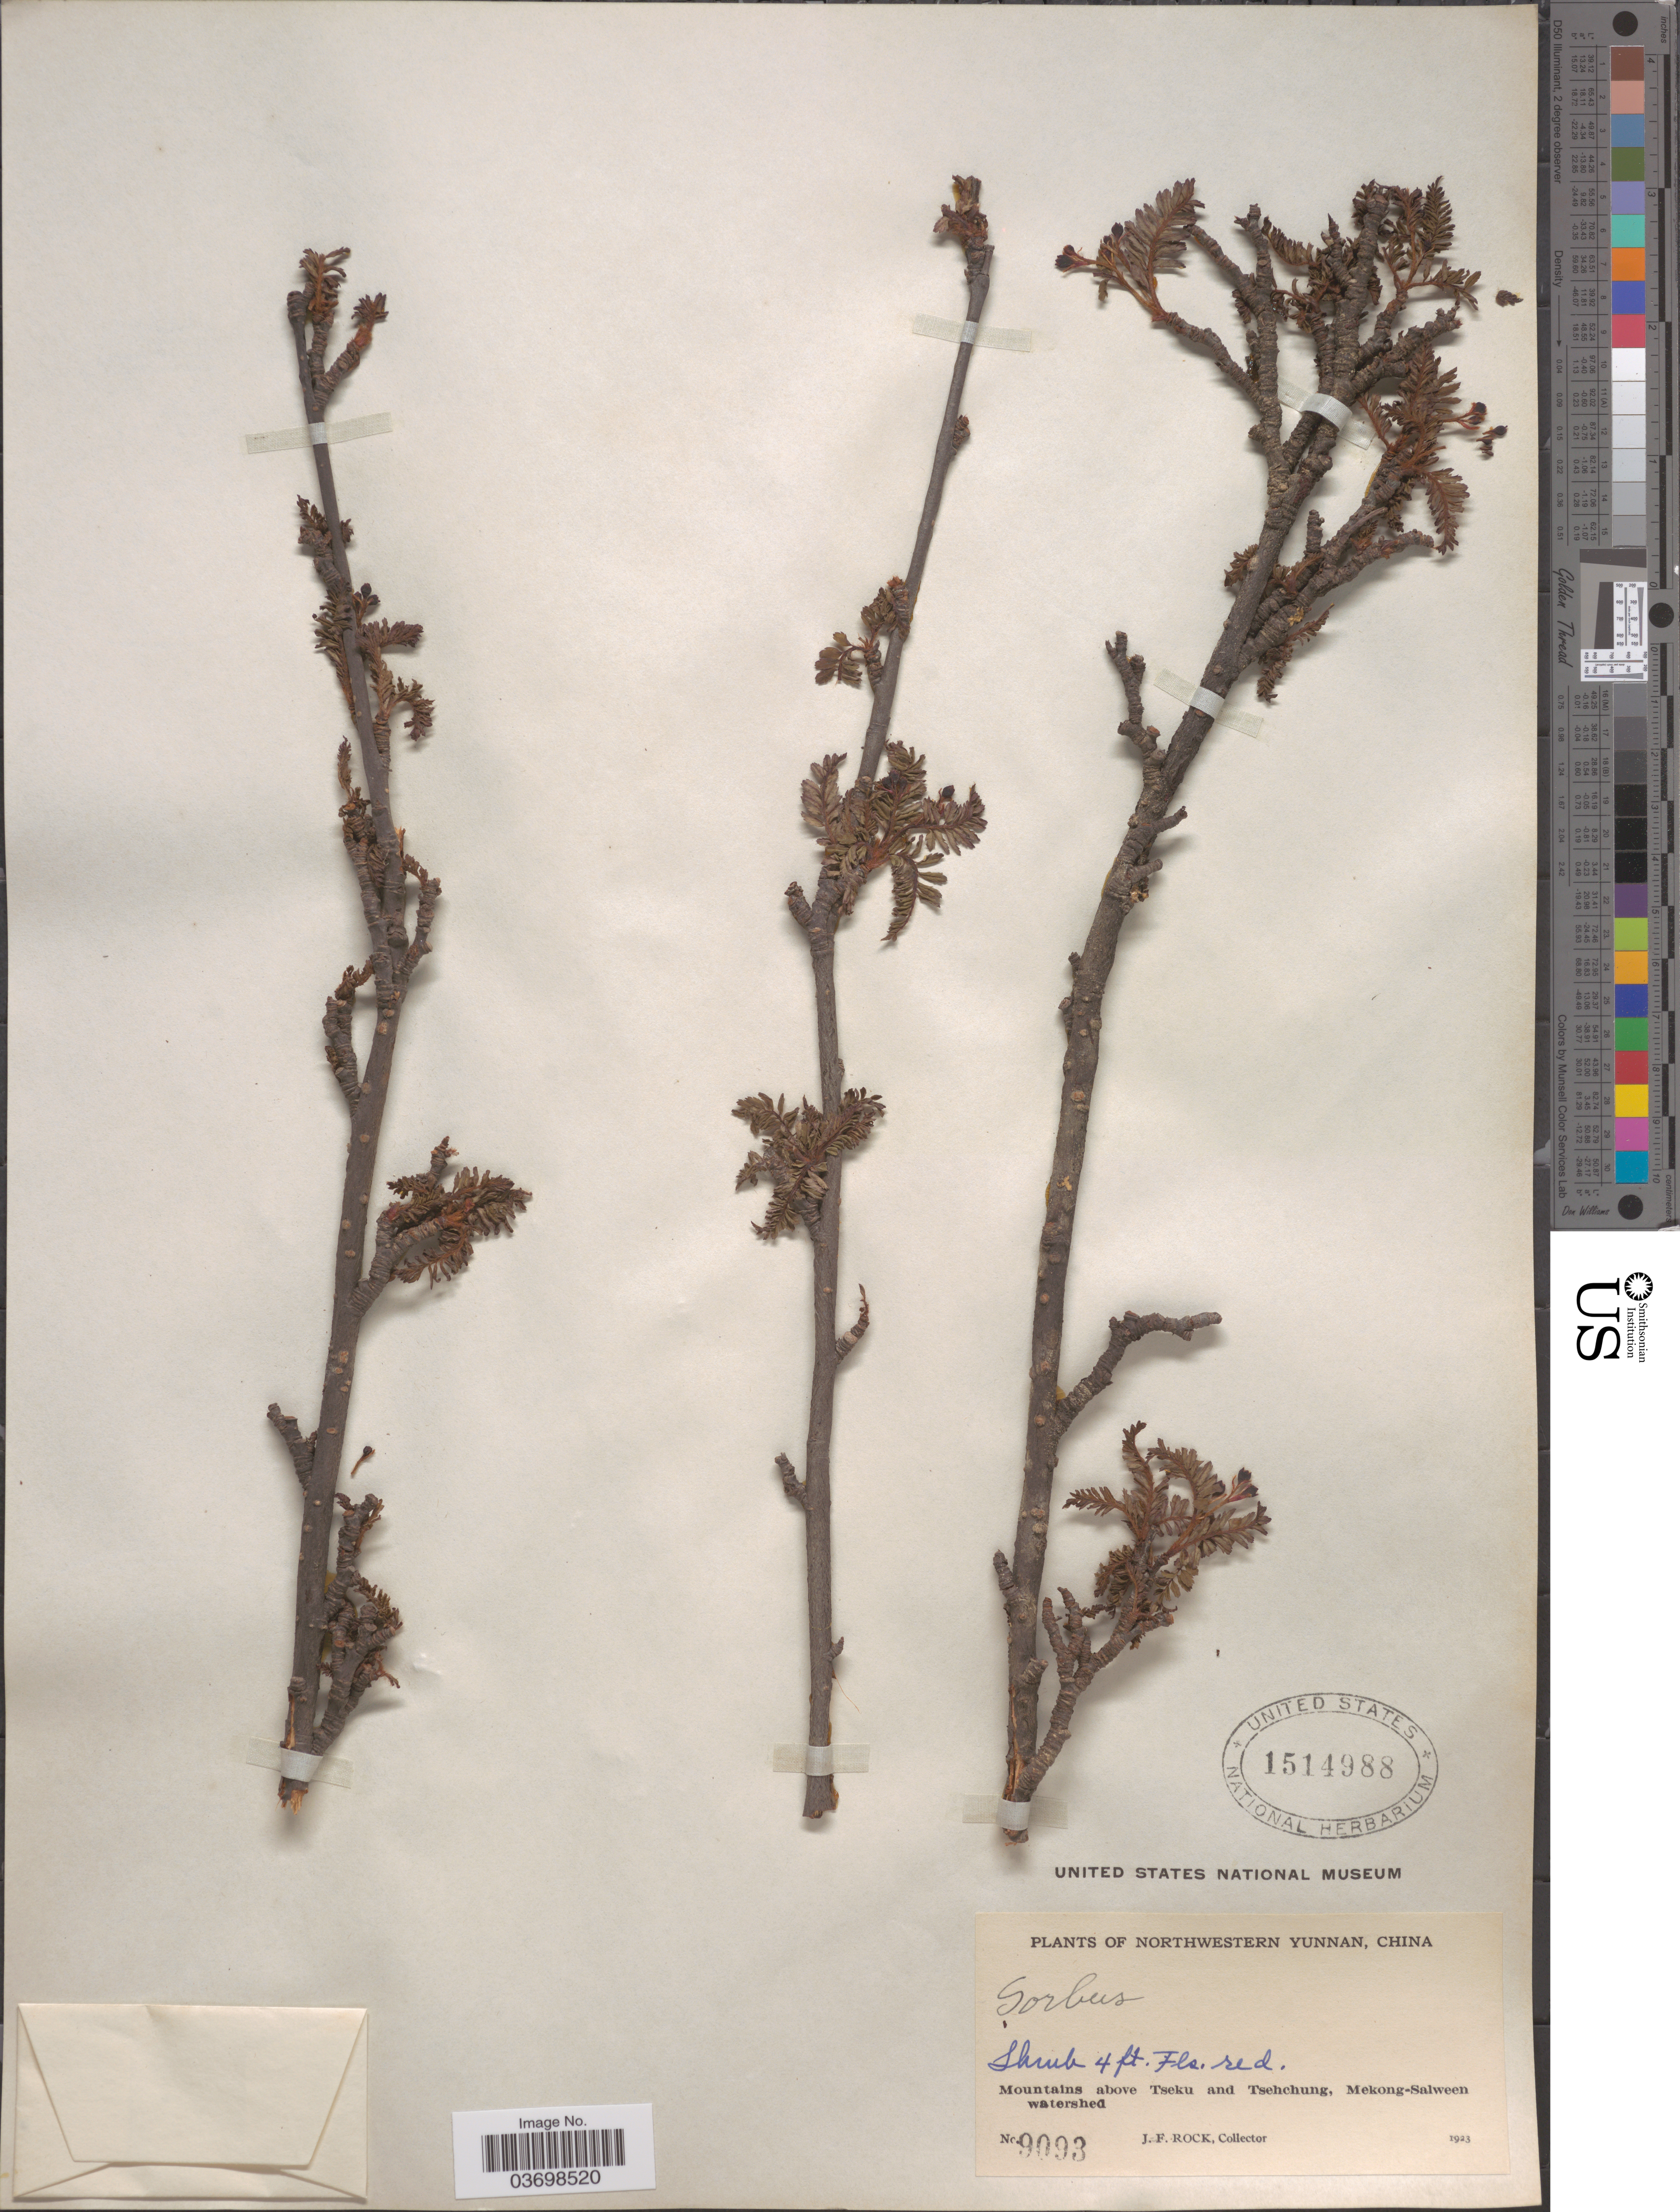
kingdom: Plantae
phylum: Tracheophyta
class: Magnoliopsida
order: Rosales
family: Rosaceae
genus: Sorbus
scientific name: Sorbus sp.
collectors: J. Rock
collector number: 9093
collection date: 1923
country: China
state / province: Yunnan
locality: Northwestern Yunnan. Mountains above Tseku and Tsehchung, Mekong-Salween watershed.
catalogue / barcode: US 1514988